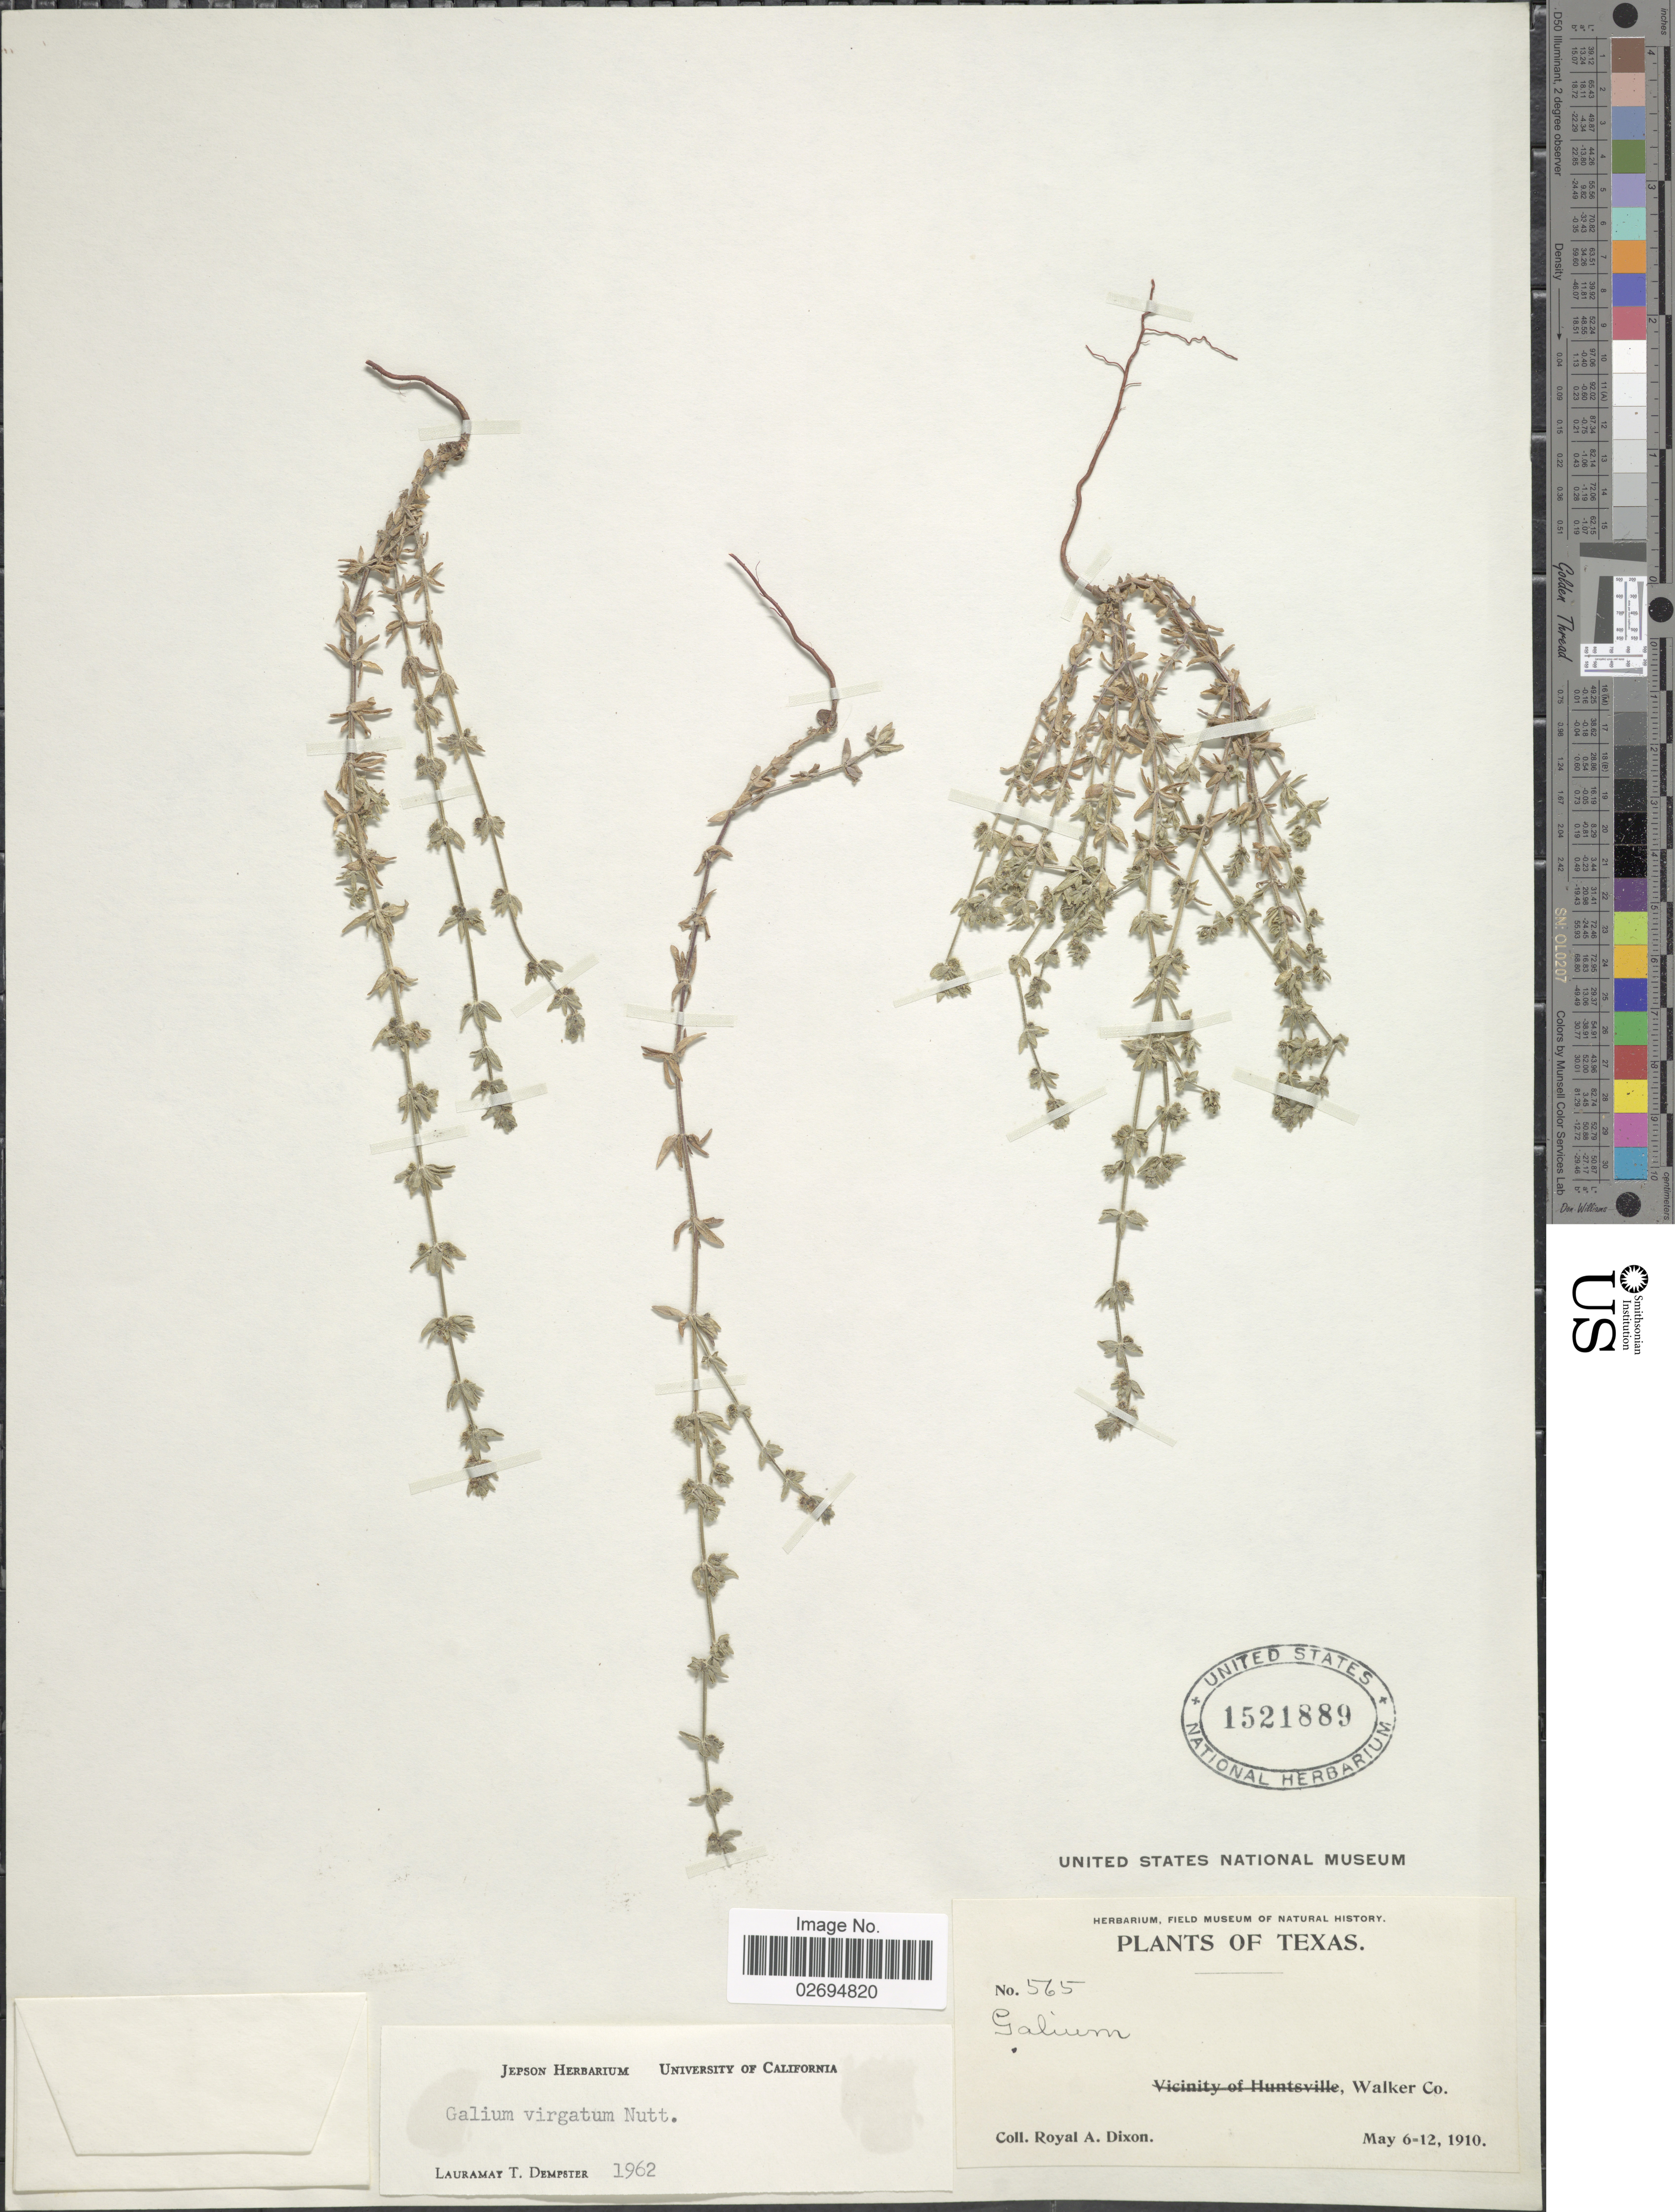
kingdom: Plantae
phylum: Tracheophyta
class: Magnoliopsida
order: Gentianales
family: Rubiaceae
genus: Galium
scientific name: Galium virgatum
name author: Nutt.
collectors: R. A. Dixon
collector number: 565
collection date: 1910-05-06/1910-05-12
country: United States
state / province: Texas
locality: Walker Co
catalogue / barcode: US 1521889